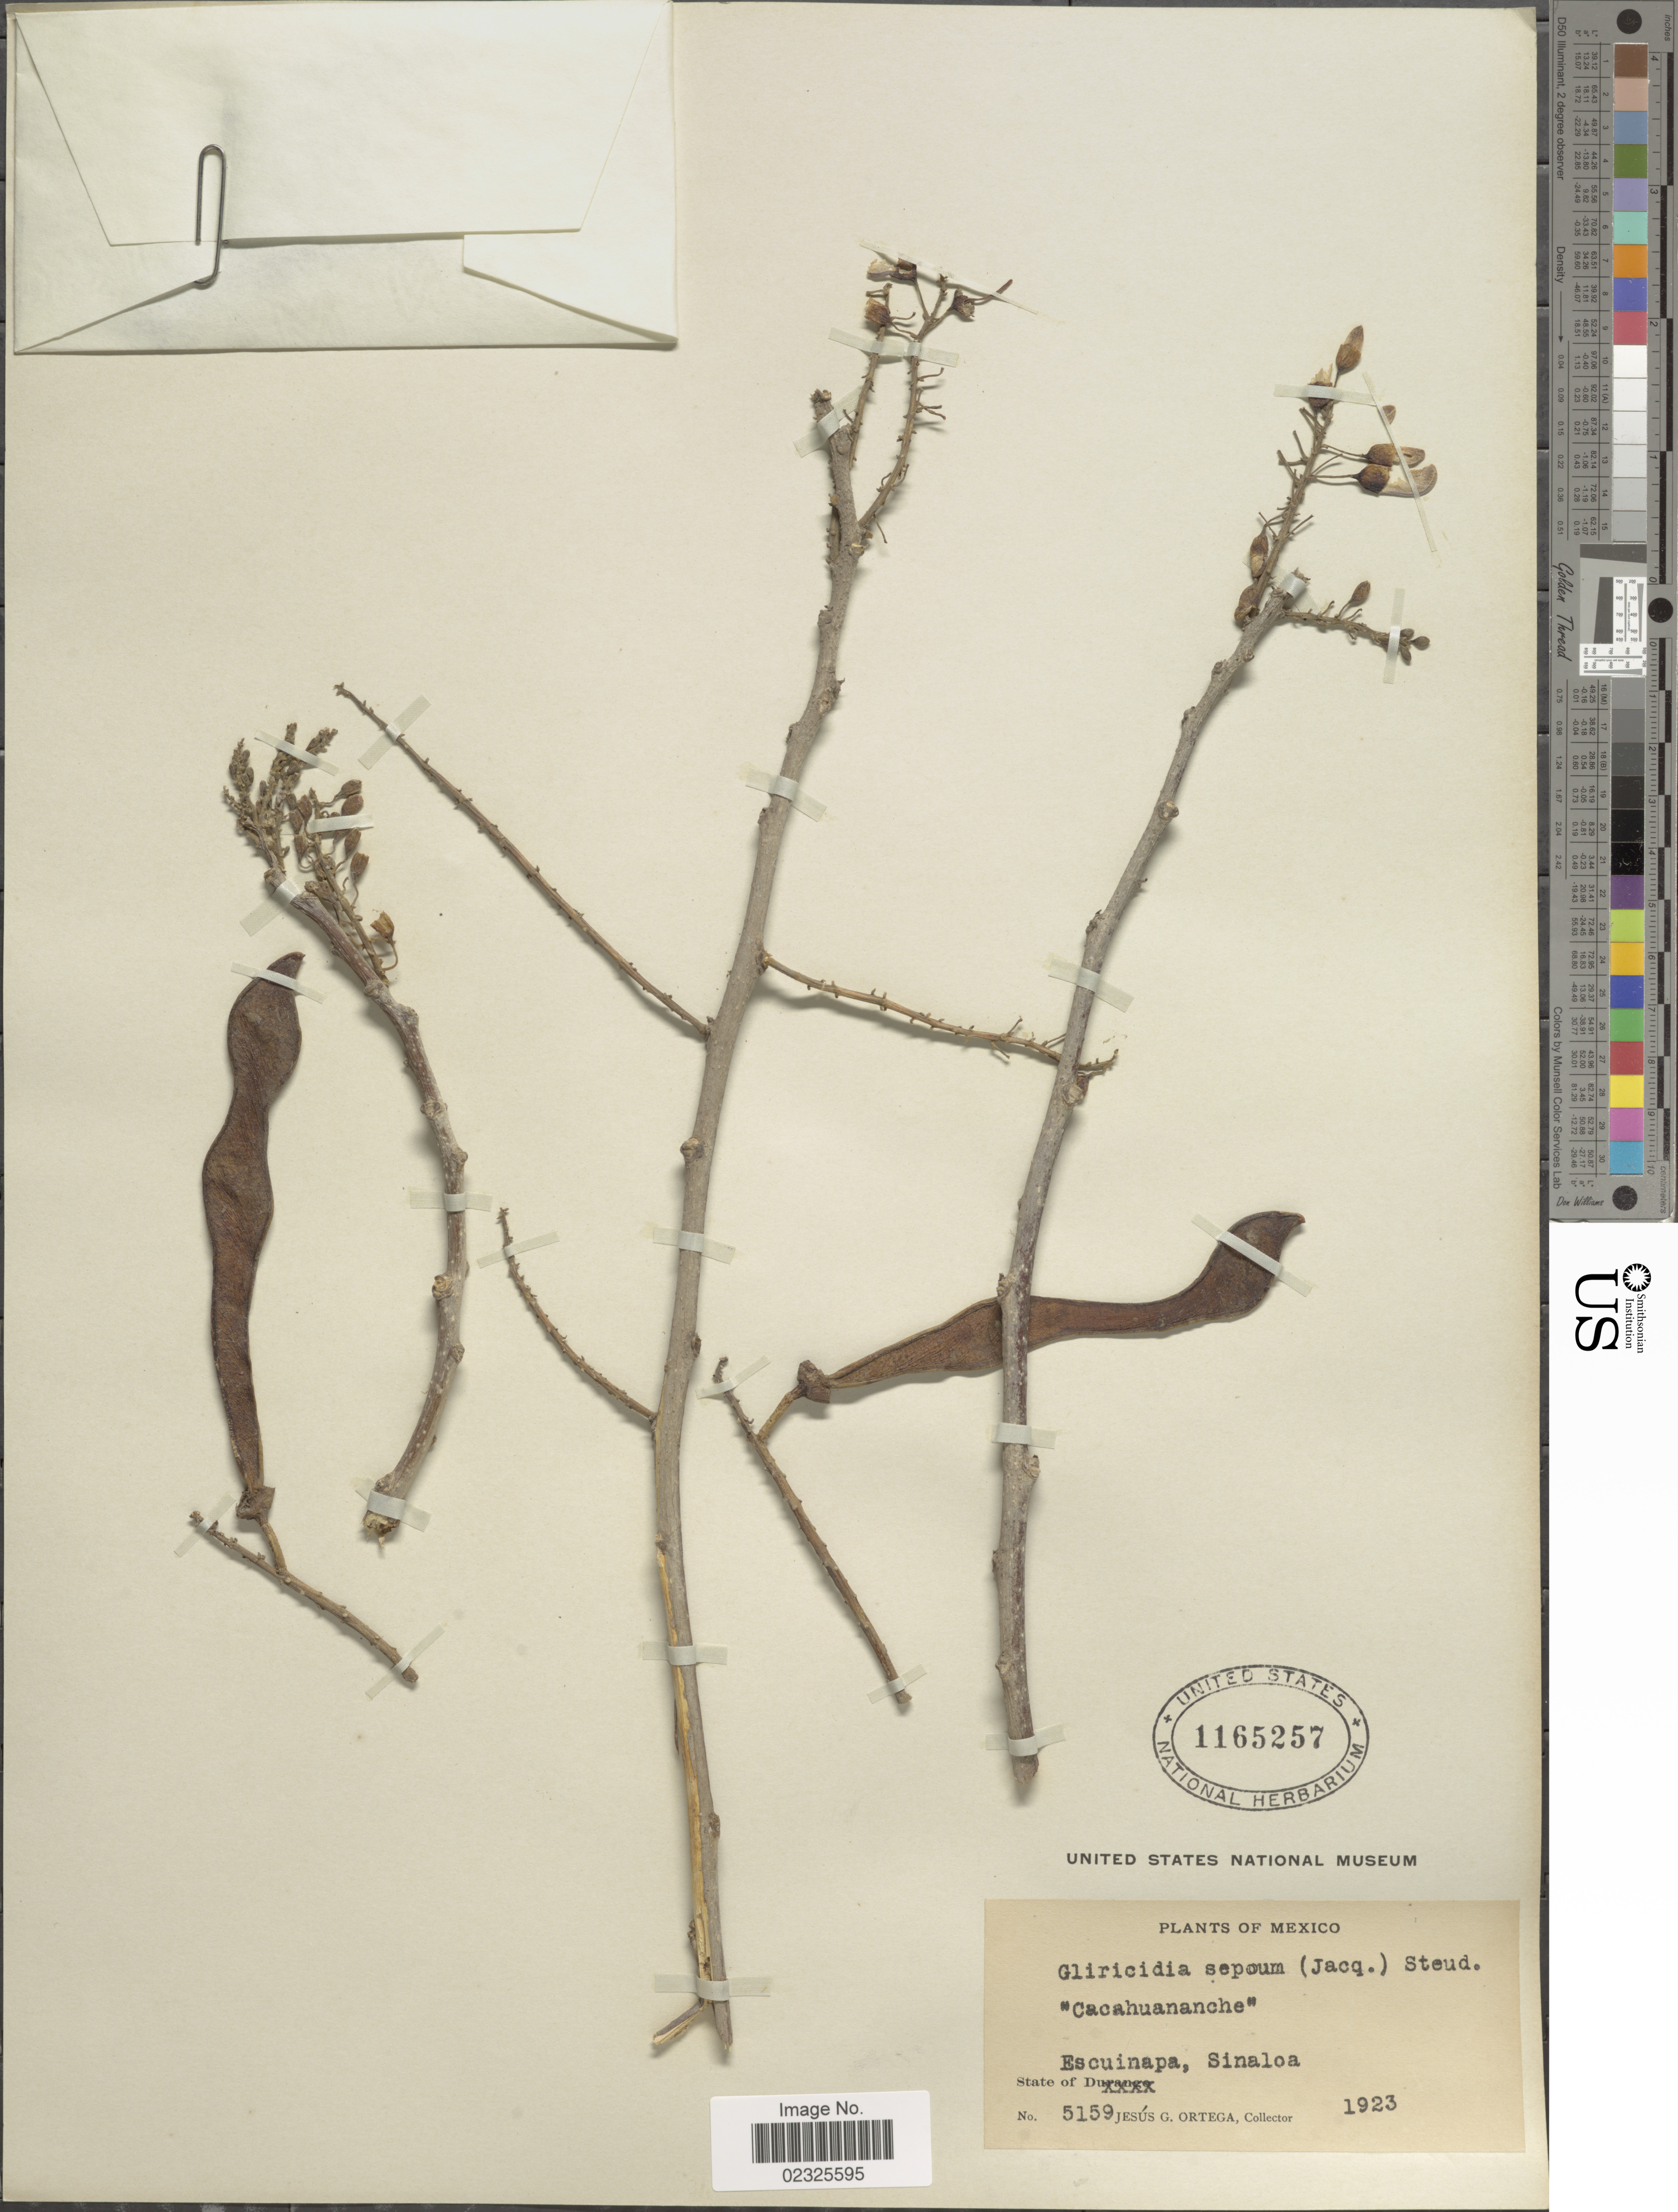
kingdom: Plantae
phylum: Tracheophyta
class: Magnoliopsida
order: Fabales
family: Fabaceae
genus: Gliricidia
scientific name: Gliricidia sepium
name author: (Jacq.) Kunth ex Walp.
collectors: J. Ortega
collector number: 5159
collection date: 1923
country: Mexico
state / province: Sinaloa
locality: Escuinapa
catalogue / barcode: US 1165257